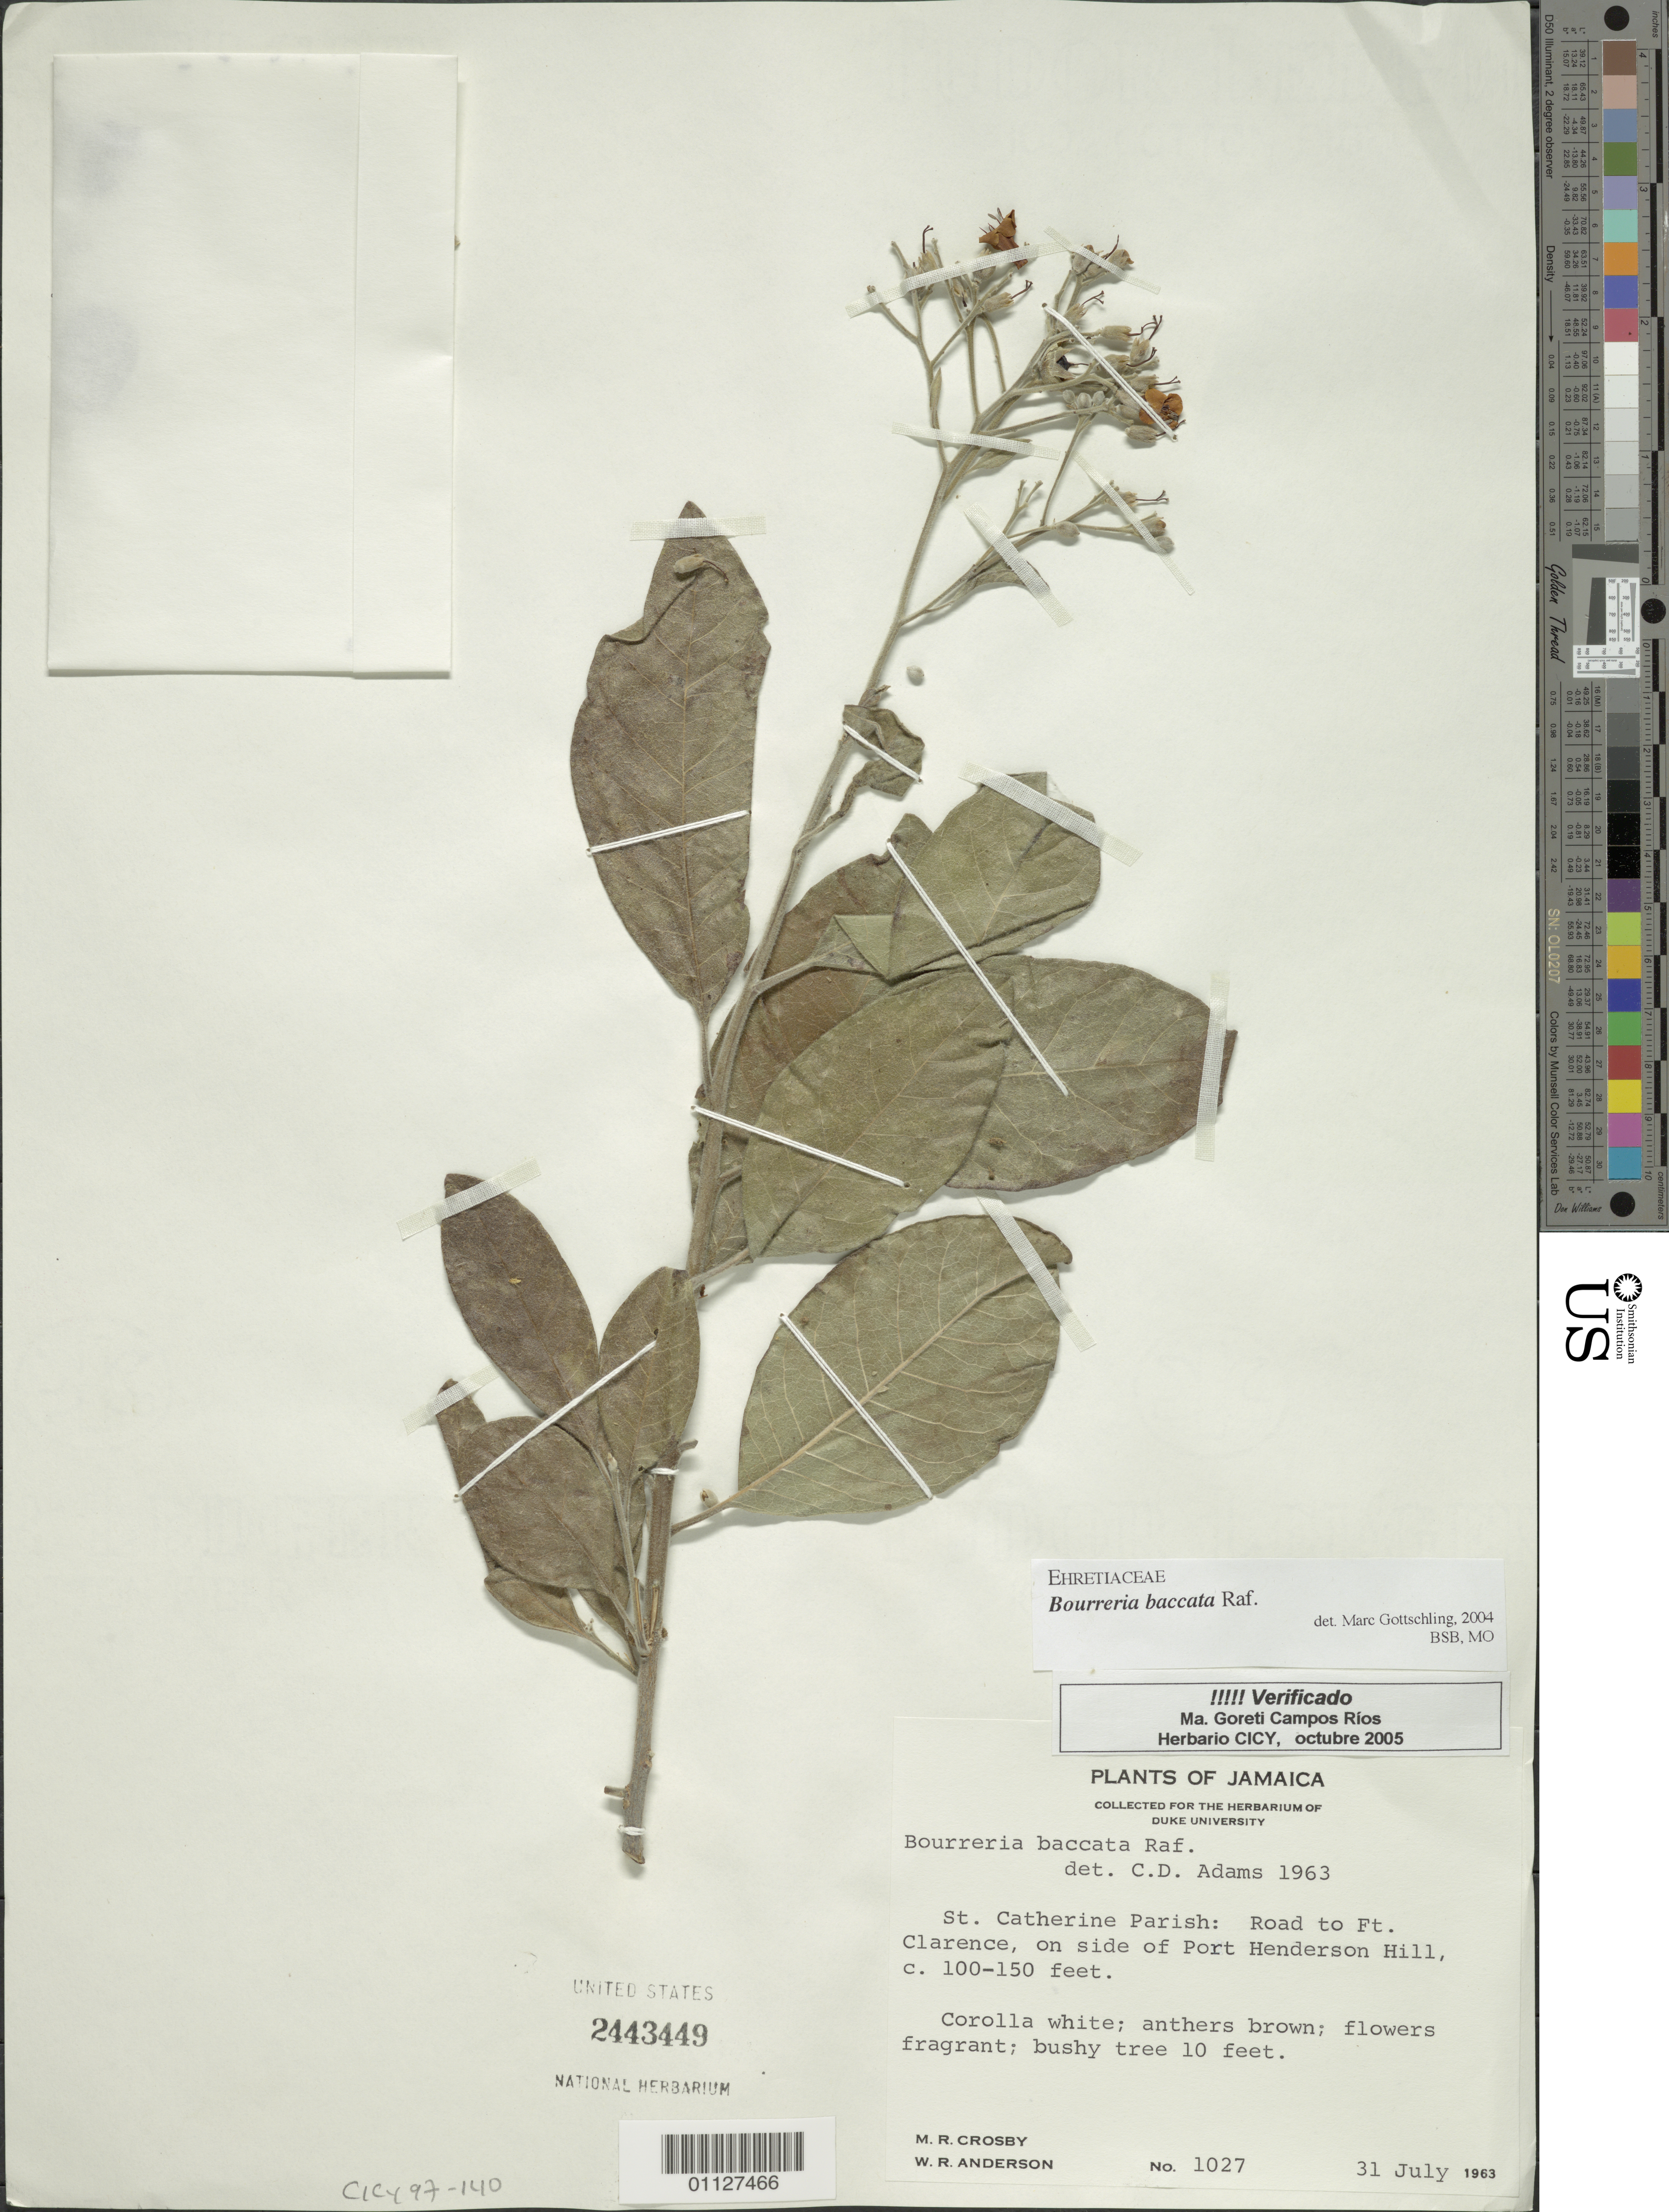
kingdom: Plantae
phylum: Tracheophyta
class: Magnoliopsida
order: Boraginales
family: Ehretiaceae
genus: Bourreria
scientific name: Bourreria baccata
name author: Raf.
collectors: M. R. Crosby & W. R. Anderson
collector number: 1027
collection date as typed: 31 Jul 1963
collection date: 1963-07-31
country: Jamaica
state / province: Saint Catherine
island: Jamaica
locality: Road to Ft. Clarence, on side of Port Henderson Hill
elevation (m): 30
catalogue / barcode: US 2443449